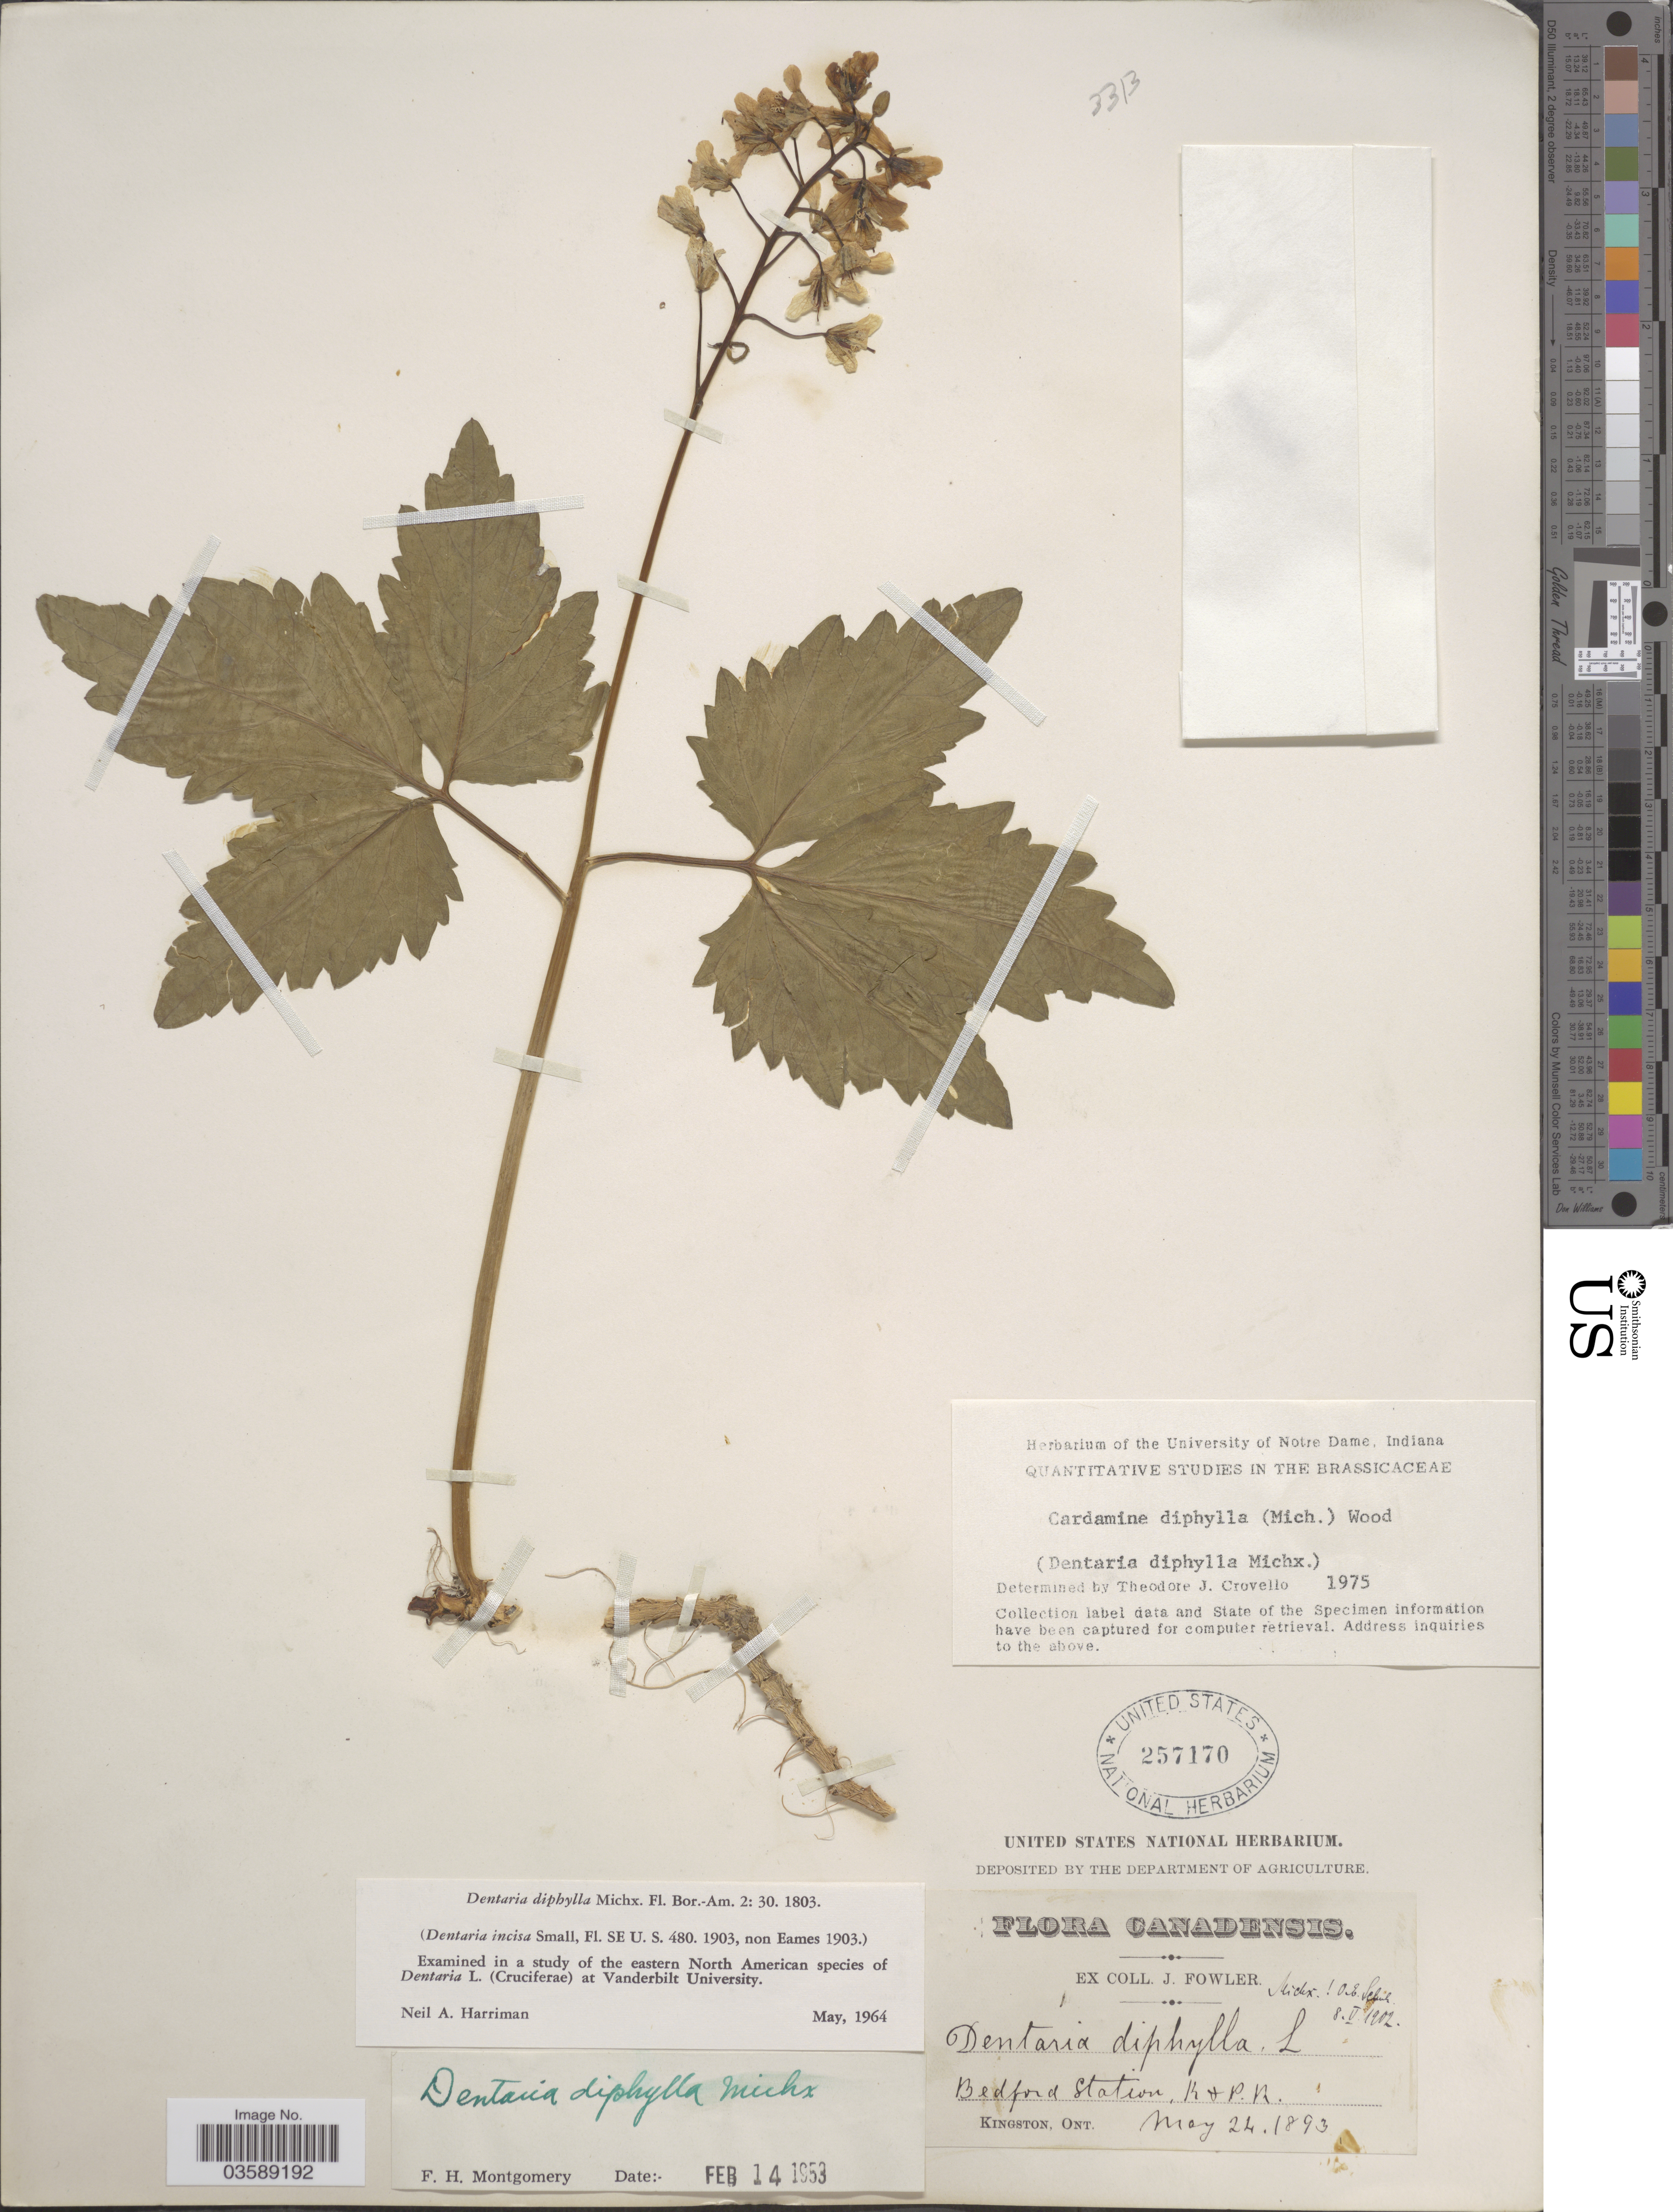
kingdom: Plantae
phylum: Tracheophyta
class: Magnoliopsida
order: Brassicales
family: Brassicaceae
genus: Cardamine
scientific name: Cardamine diphylla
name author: (Michx.) Alph. Wood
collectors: J. Fowler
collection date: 1893-05-24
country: Canada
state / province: Ontario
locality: Bedford Station, R+P.R.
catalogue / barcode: US 257170